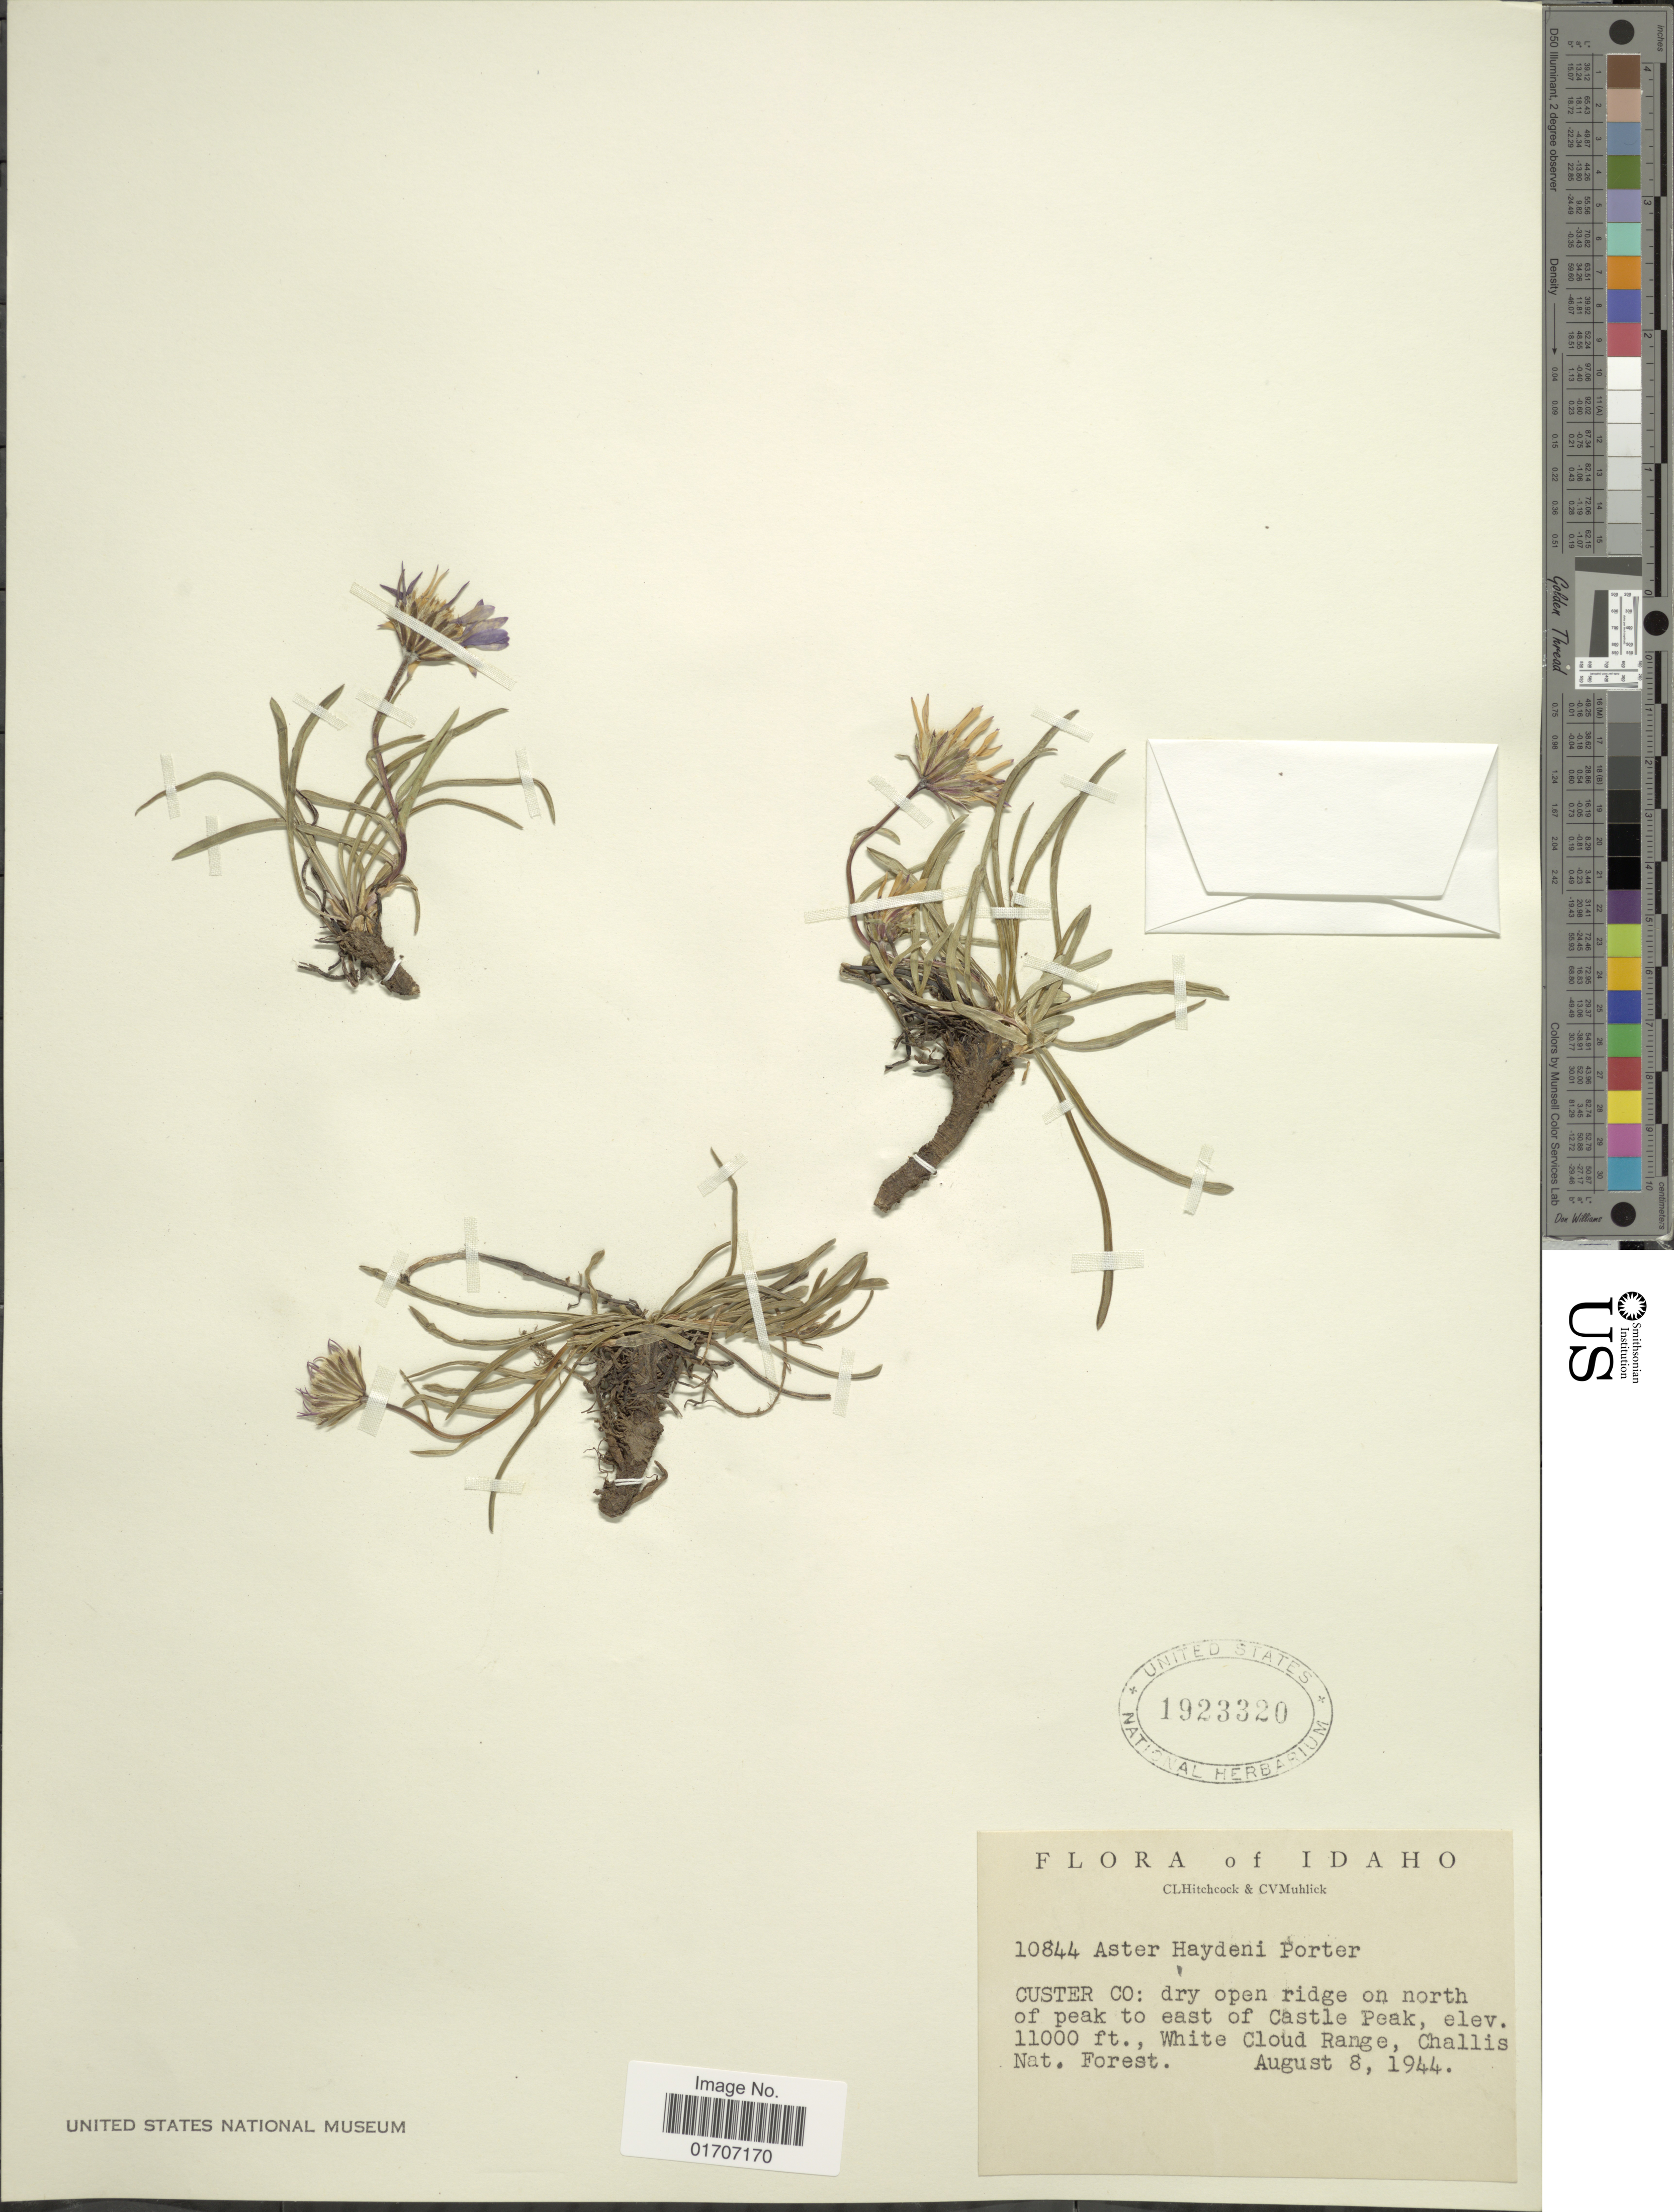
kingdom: Plantae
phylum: Tracheophyta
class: Magnoliopsida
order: Asterales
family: Asteraceae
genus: Oreostemma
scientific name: Oreostemma alpigenum var. haydenii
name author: (Porter) G.L. Nesom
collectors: C. L. Hitchcock & C. V. Muhlick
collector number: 10844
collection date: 1944-08-08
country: United States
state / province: Idaho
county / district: Custer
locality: dry open ridge on north of peak to east of Castle Peak, White Could Range, Challis Nat. Forest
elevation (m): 3353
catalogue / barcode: US 1923320